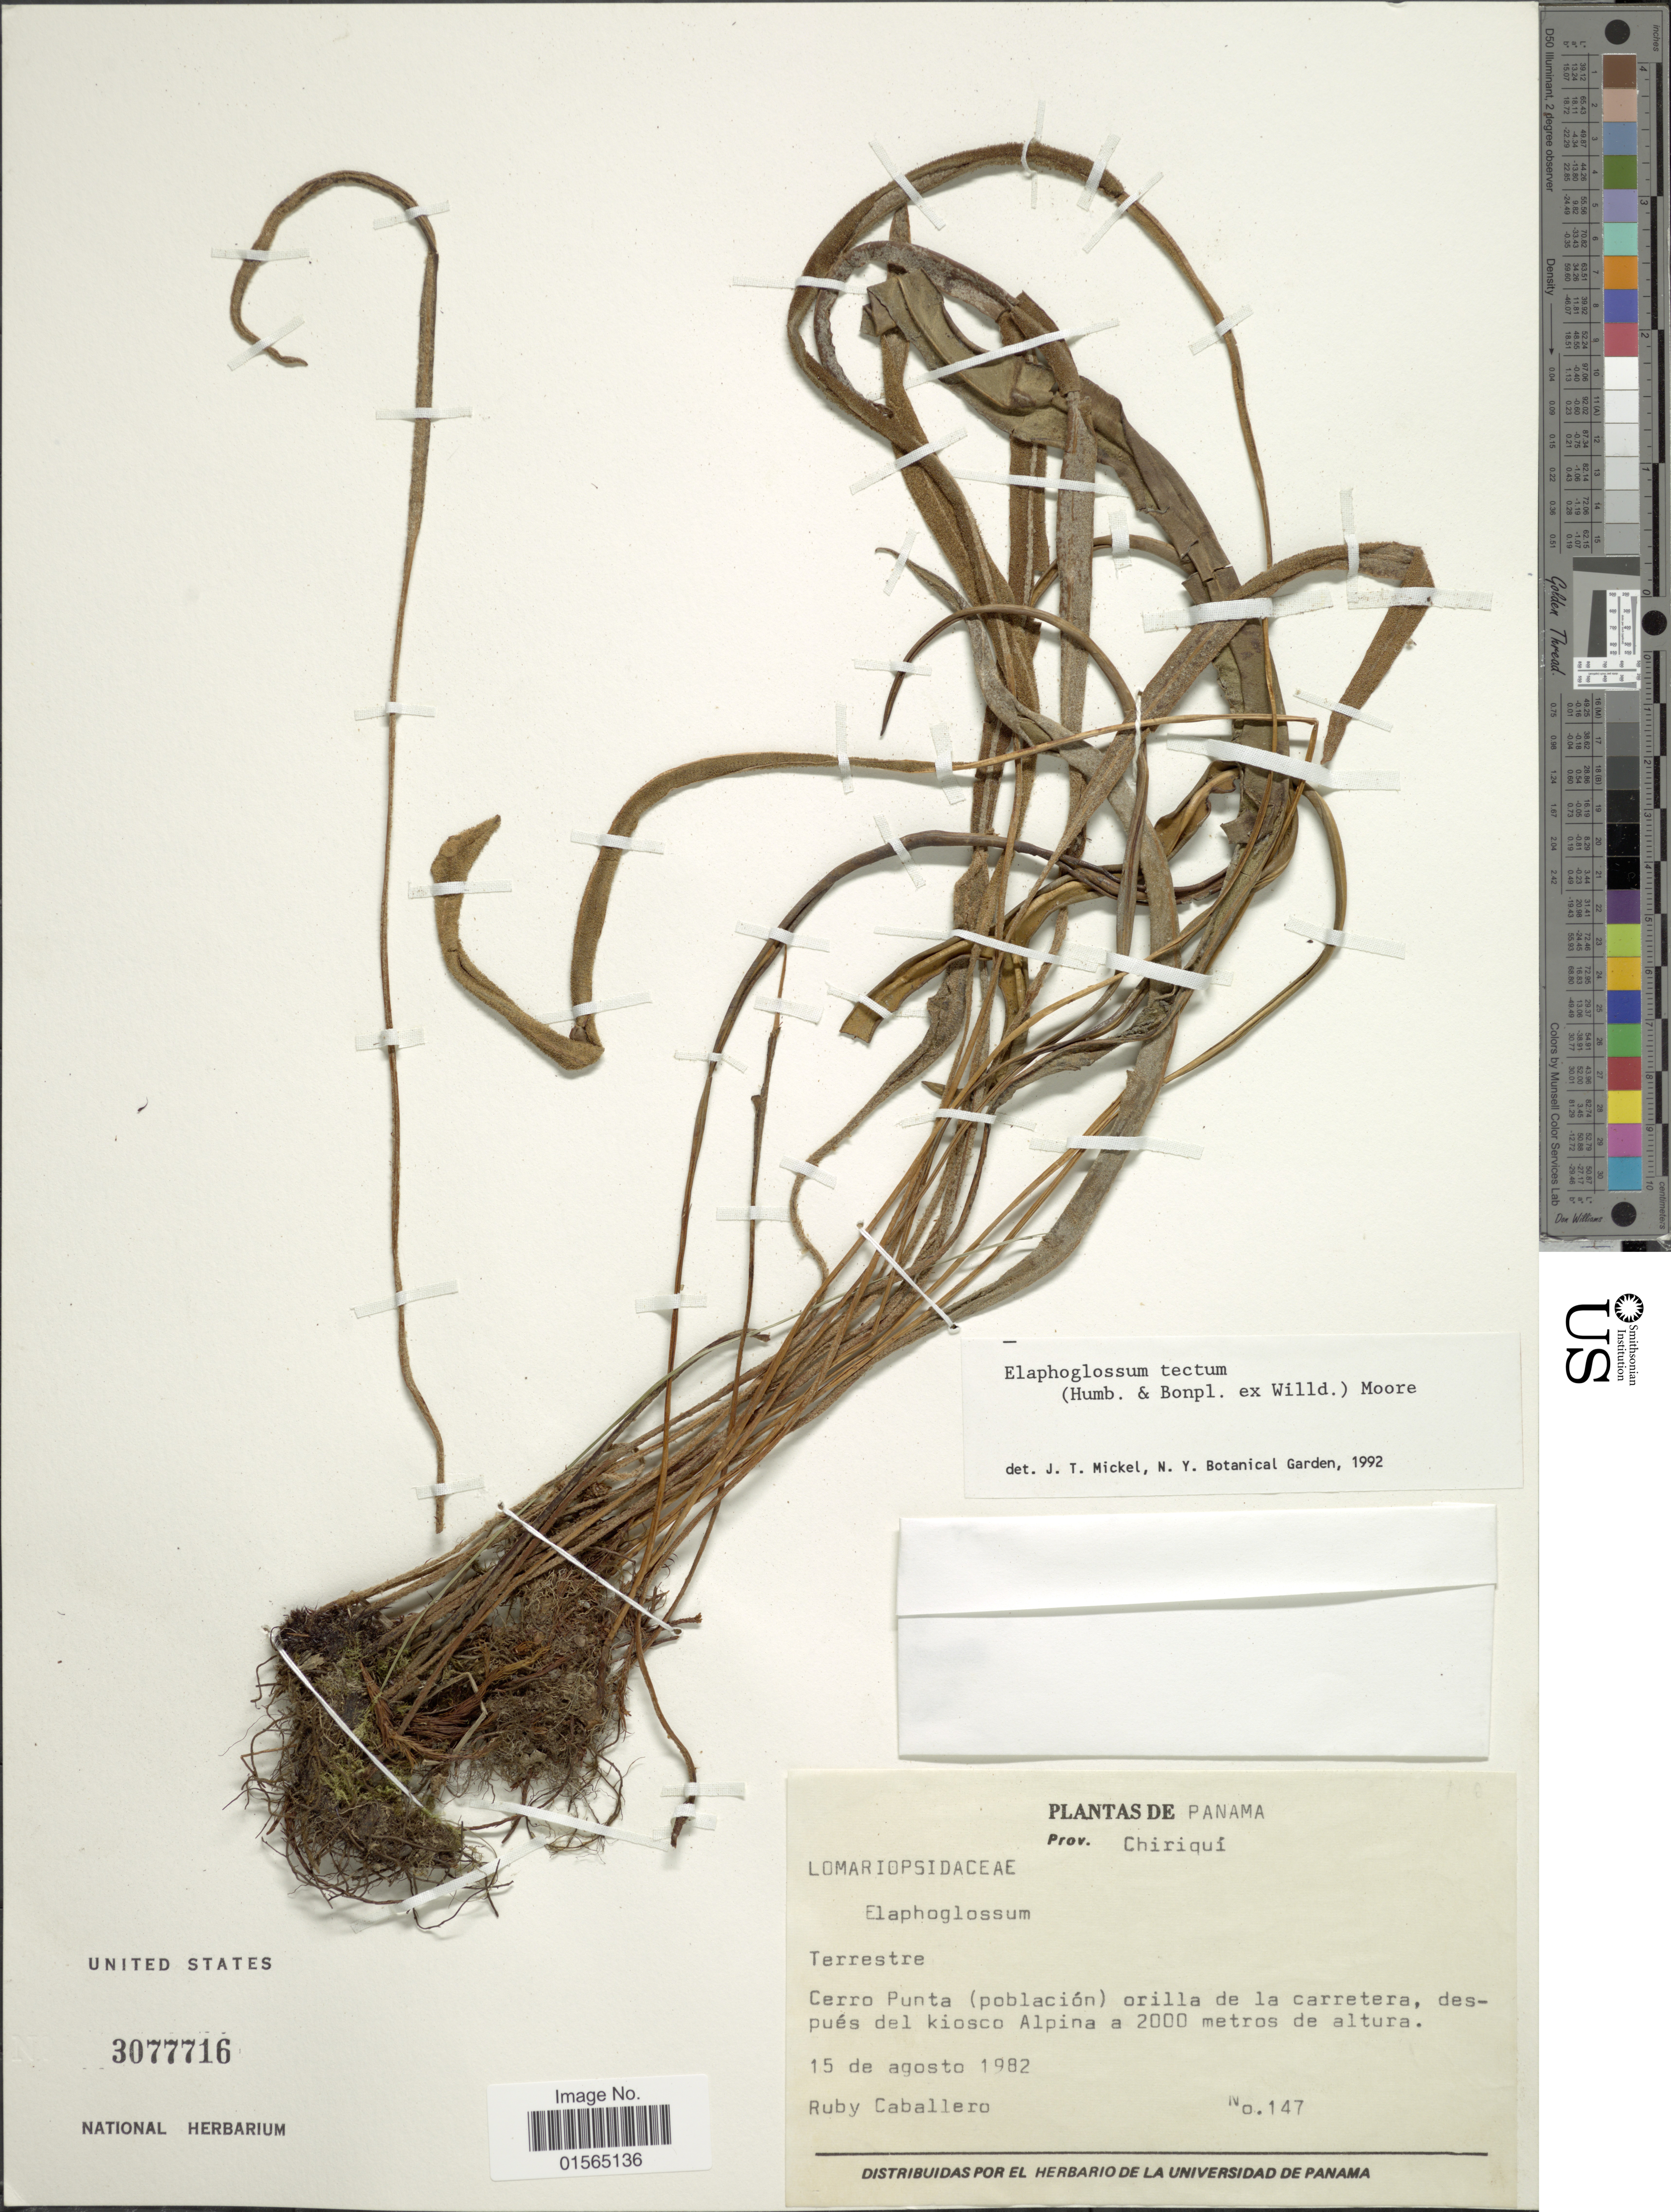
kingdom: Plantae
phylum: Tracheophyta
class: Polypodiopsida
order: Polypodiales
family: Dryopteridaceae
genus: Elaphoglossum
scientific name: Elaphoglossum tectum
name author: (Humb. & Bonpl.) Moore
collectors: R. Caballero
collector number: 147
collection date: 1982-08-15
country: Panama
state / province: Chiriqui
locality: Cerro Punta (poblacion) orilla de la carretera, despues del kiosco Alpina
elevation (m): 2000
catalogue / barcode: US 3077716